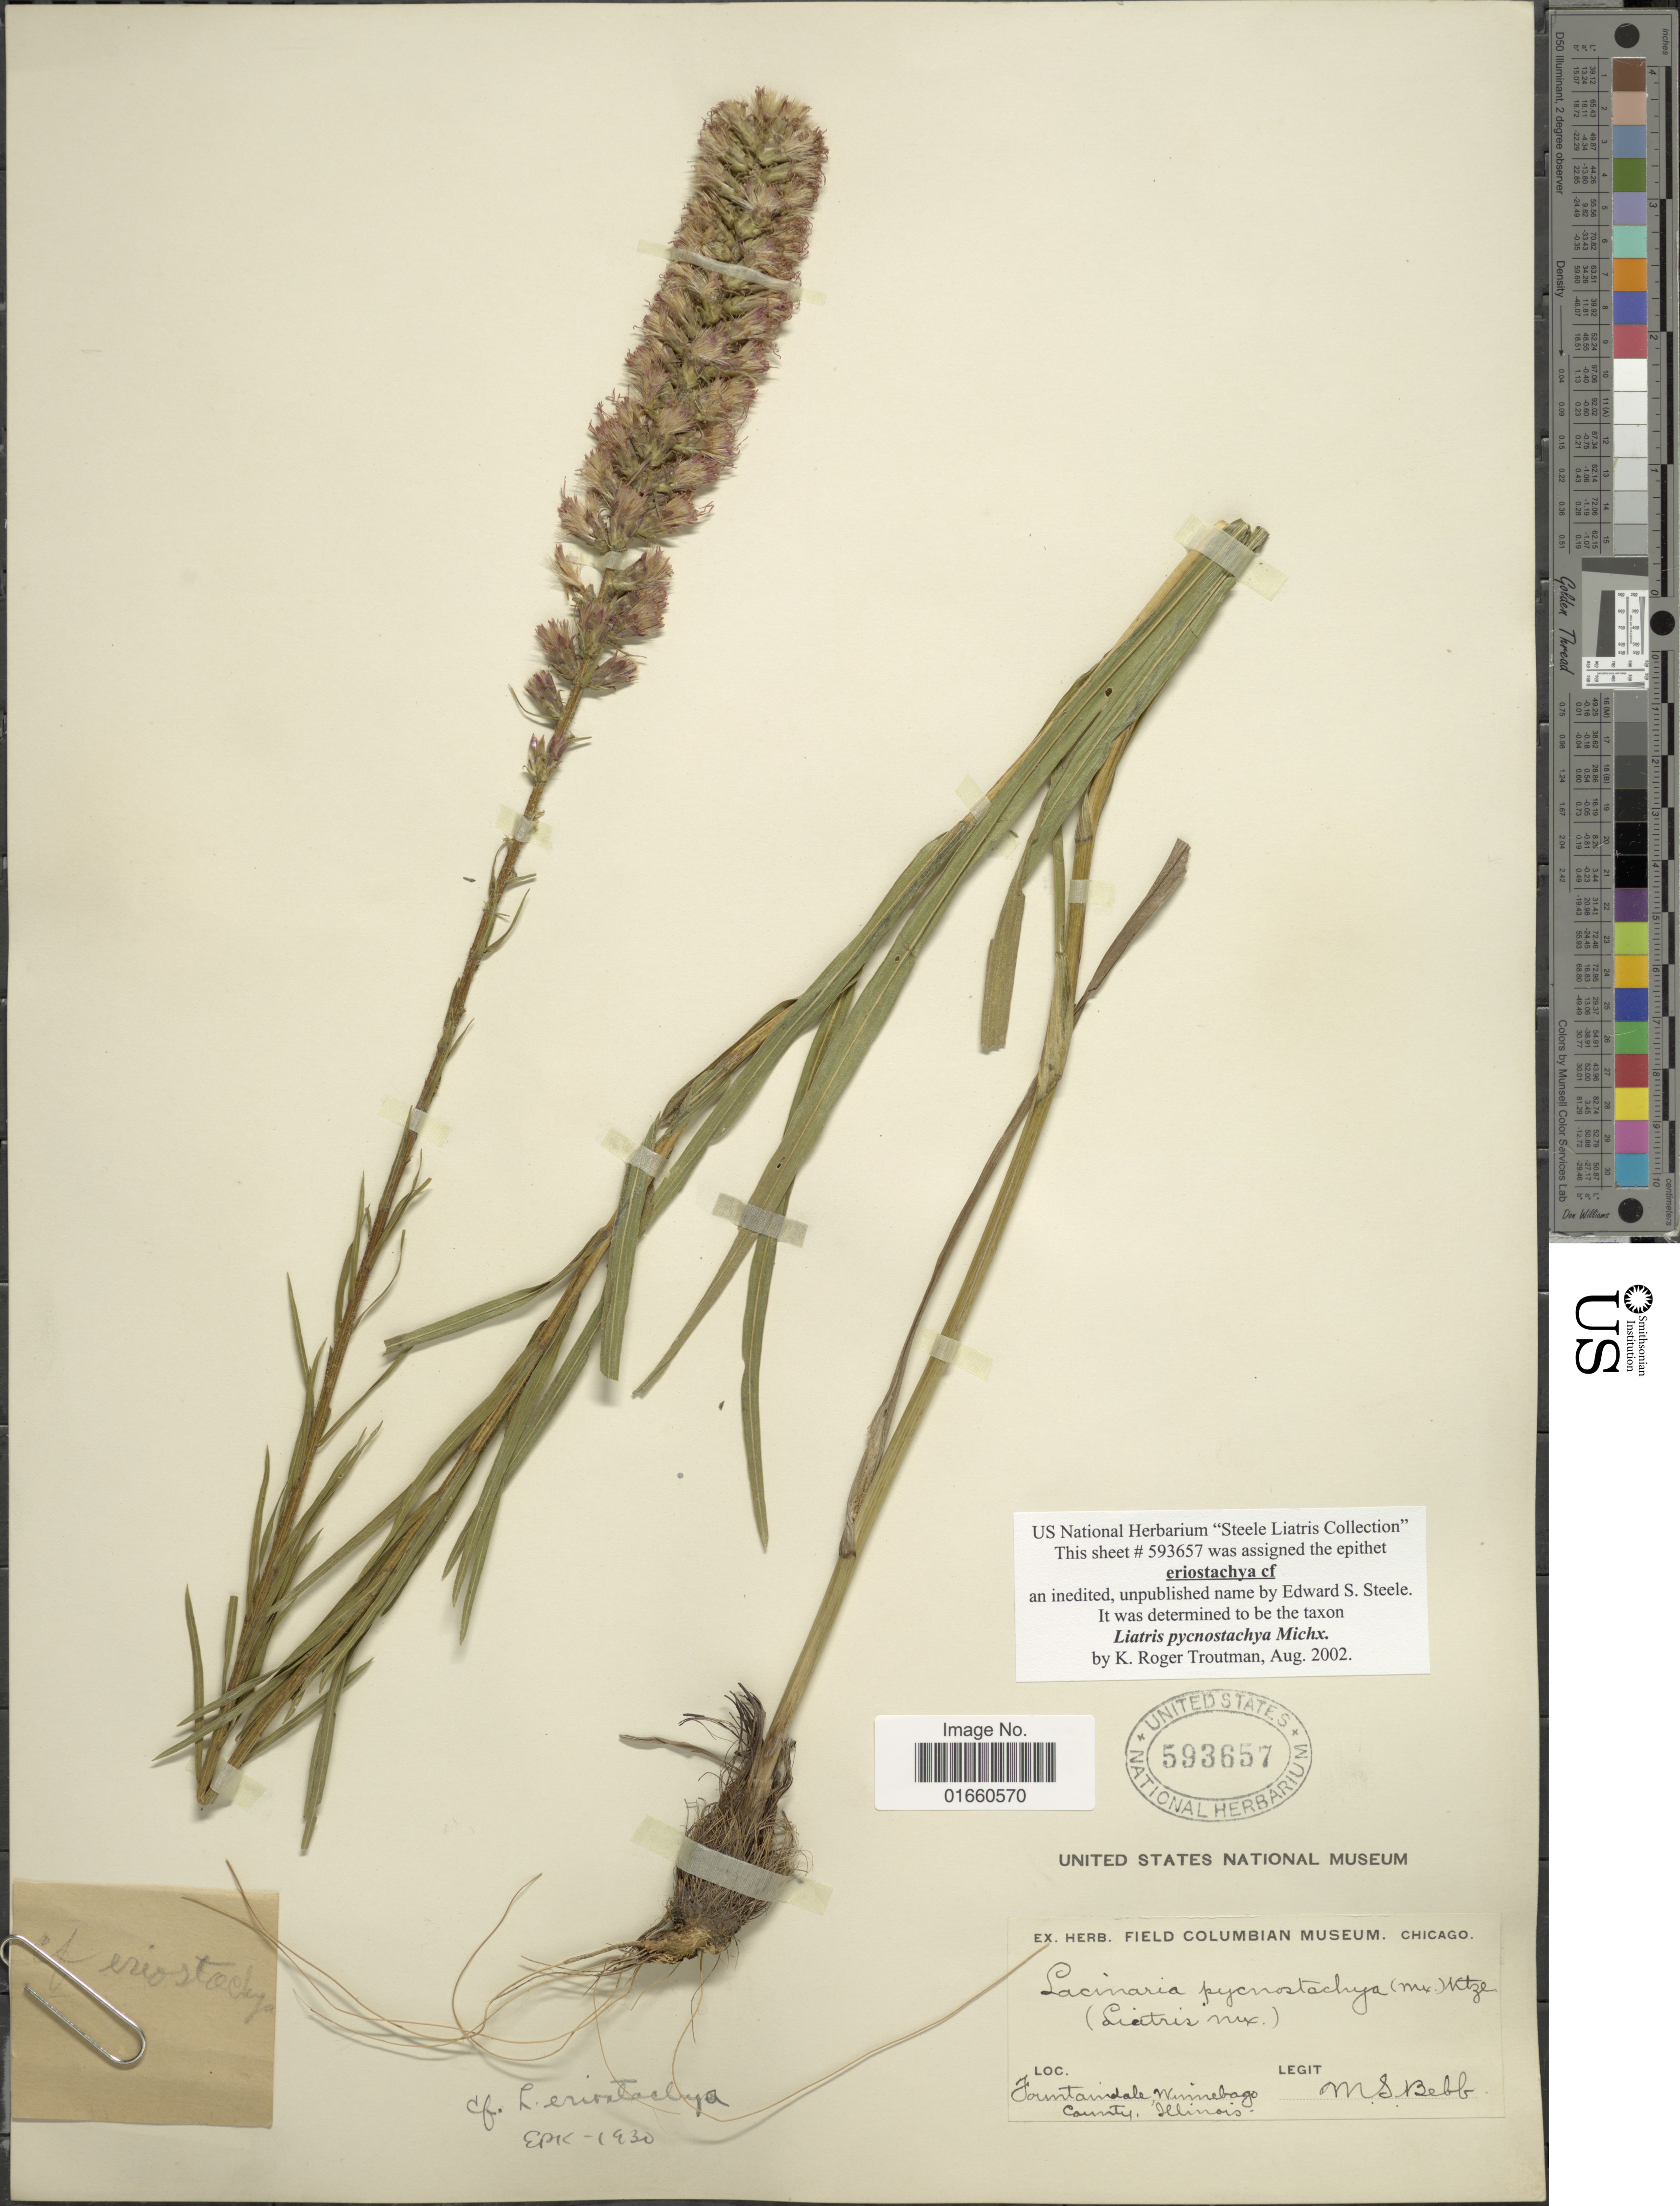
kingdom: Plantae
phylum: Tracheophyta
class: Magnoliopsida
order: Asterales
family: Asteraceae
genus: Liatris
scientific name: Liatris pycnostachya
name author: Michx.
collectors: M. Bebb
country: United States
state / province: Illinois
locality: Fountainsdale, Winnebago County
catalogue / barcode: US 593657